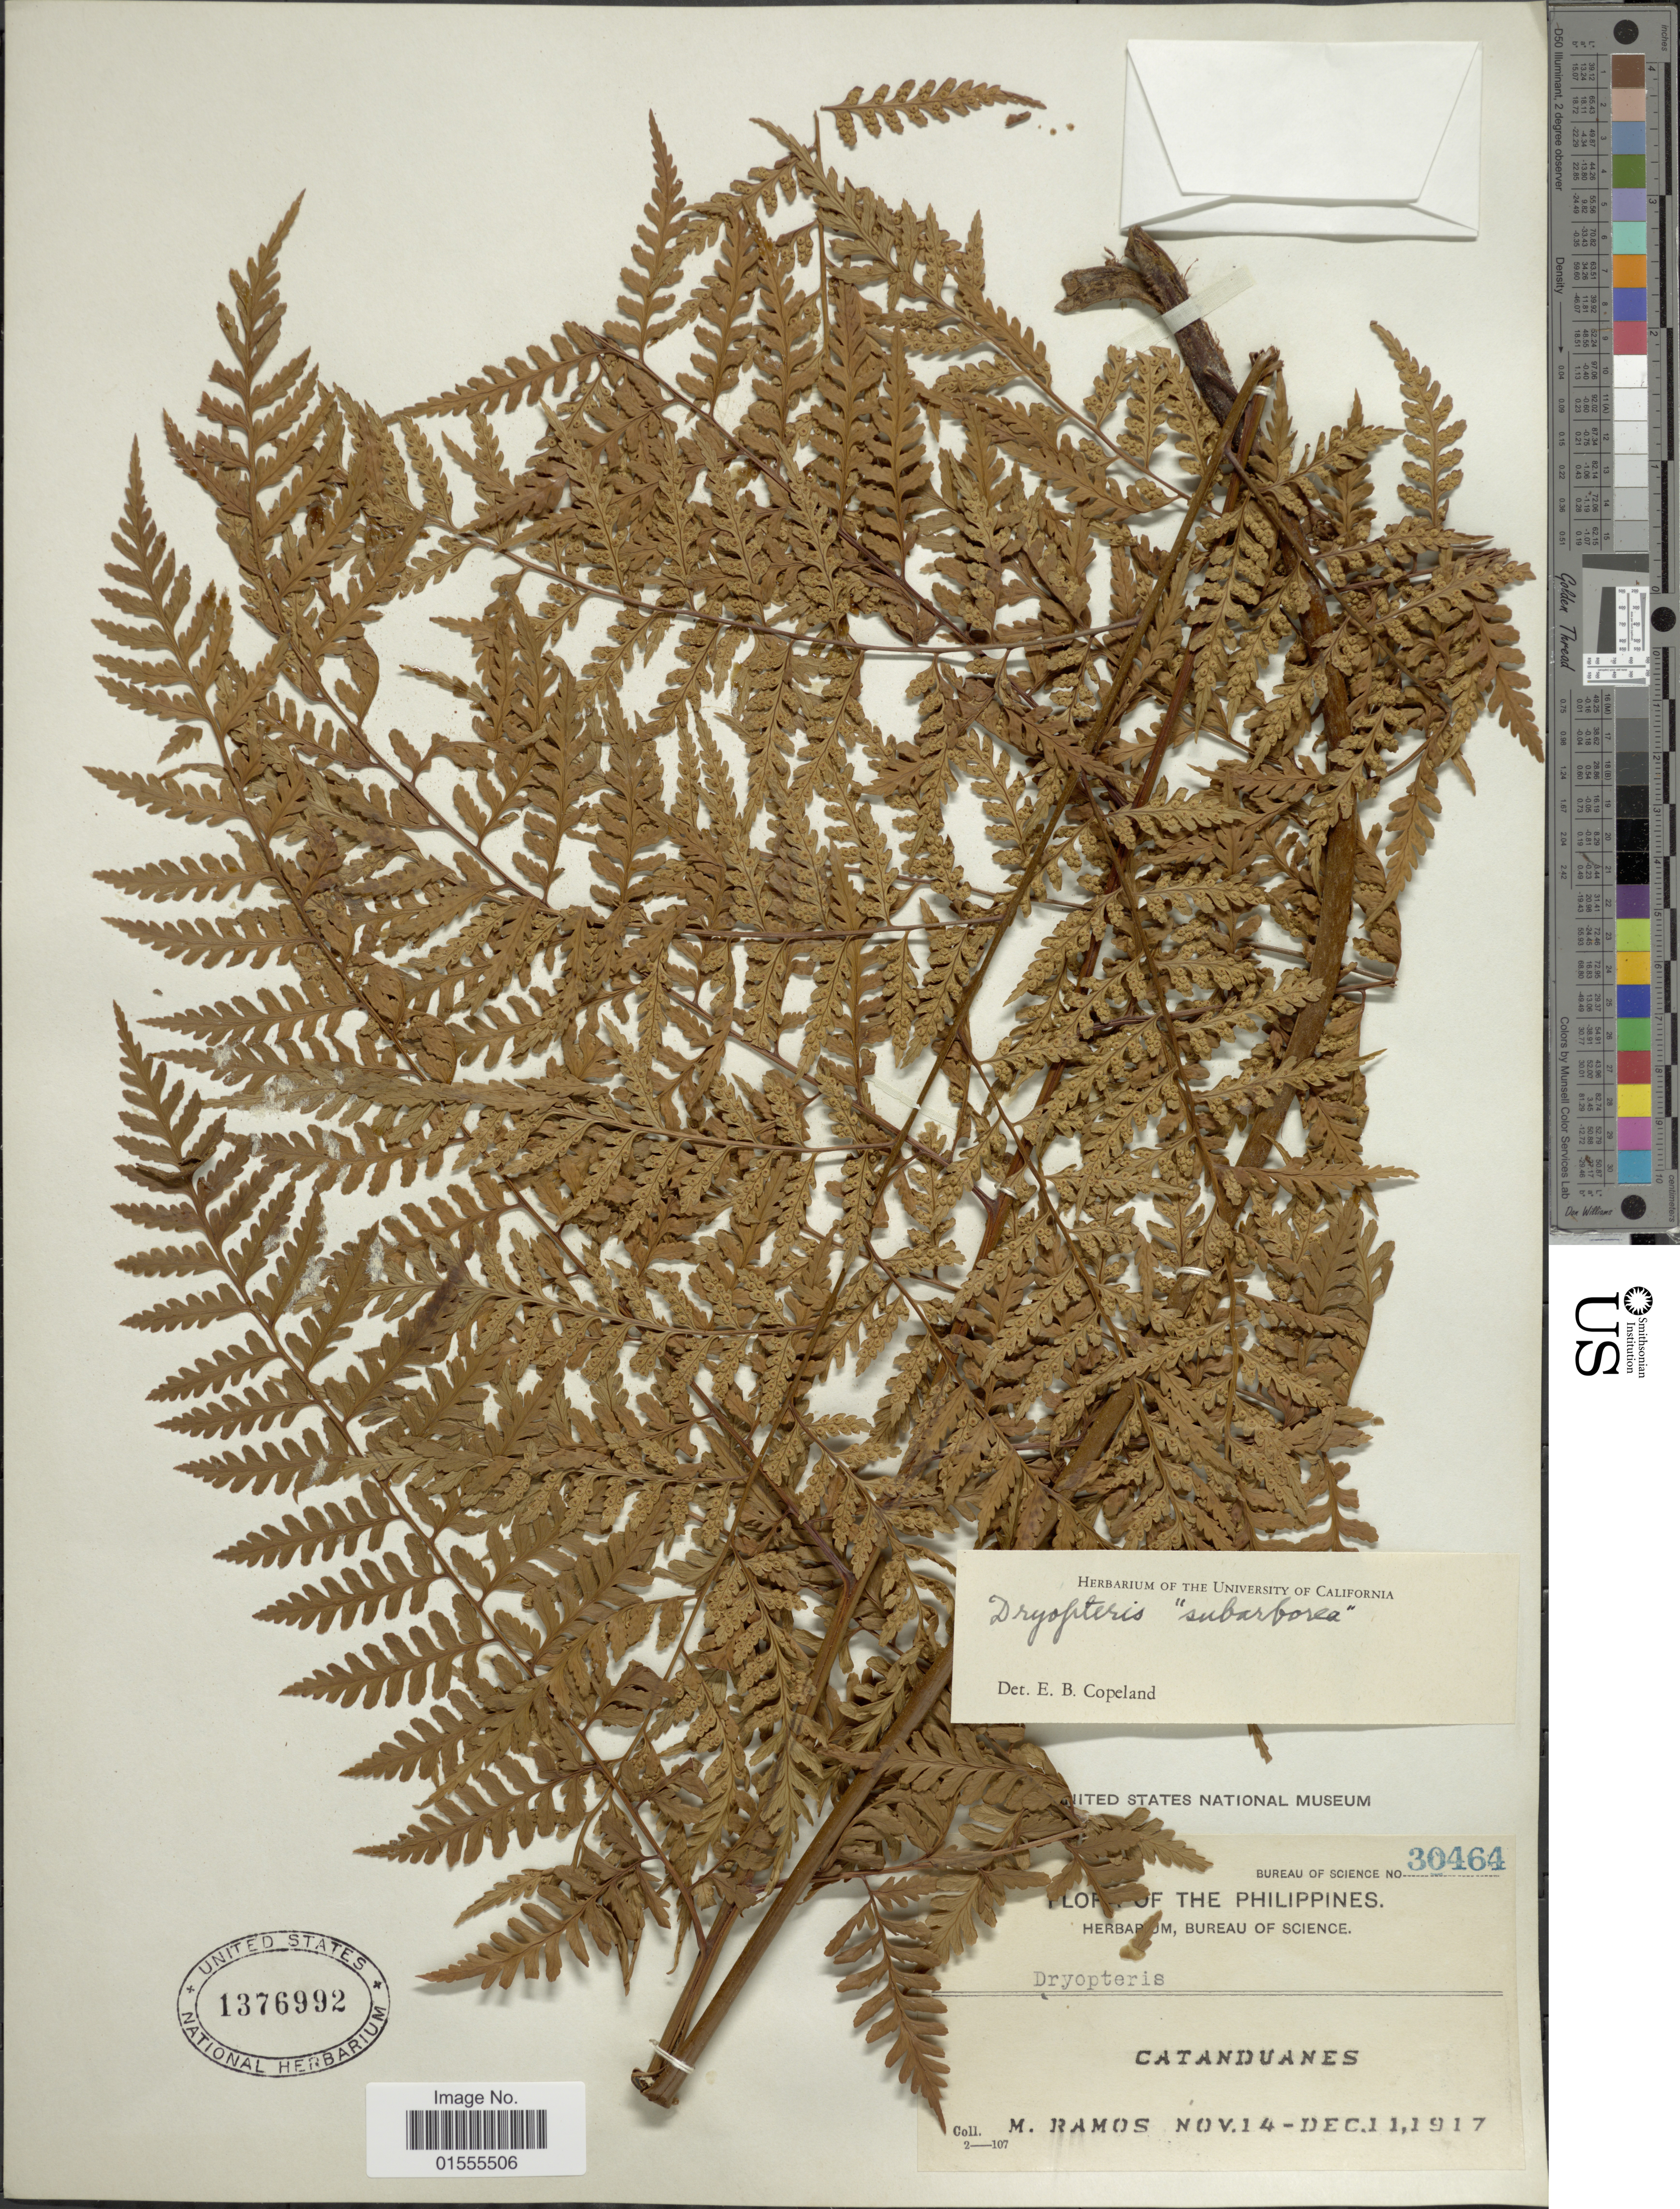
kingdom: Plantae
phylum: Tracheophyta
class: Polypodiopsida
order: Polypodiales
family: Dryopteridaceae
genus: Dryopteris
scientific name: Dryopteris subarborea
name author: (Baker) C. Chr.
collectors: M. Ramos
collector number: Bureau of Science 30464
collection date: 1917-11-14/1917-12-11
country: Philippines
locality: Catanduanes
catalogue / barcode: US 1376992